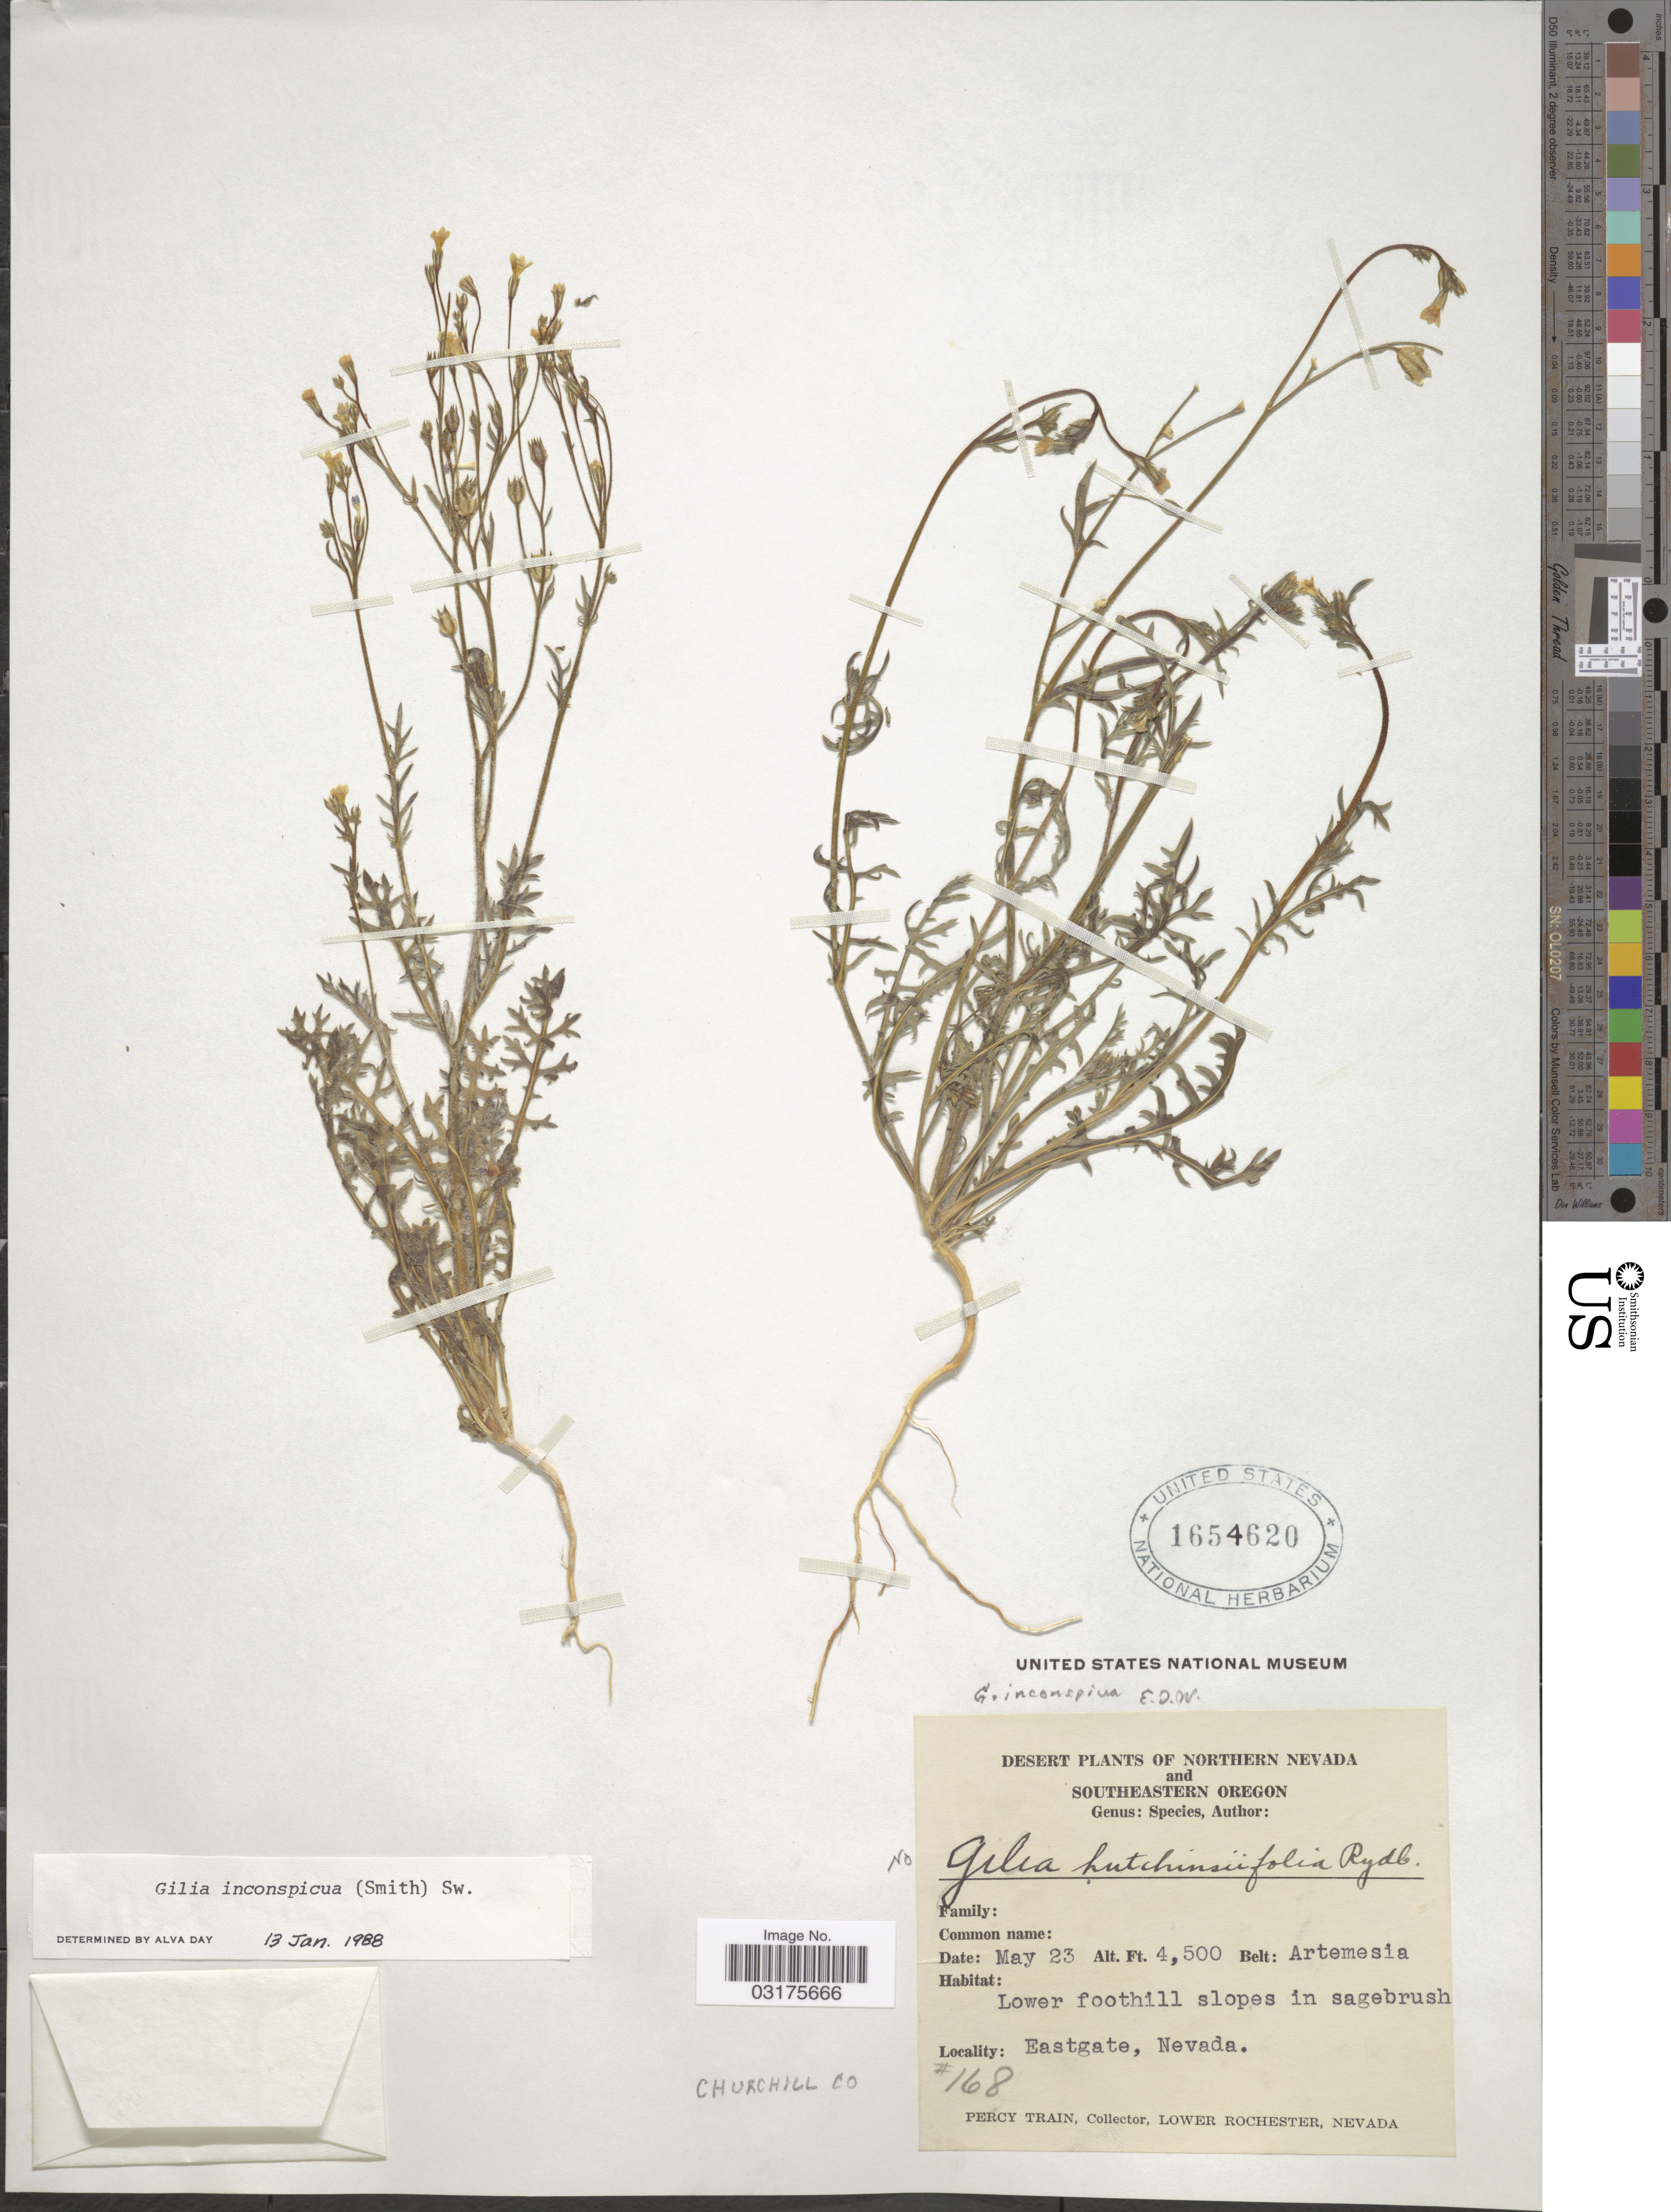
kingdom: Plantae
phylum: Tracheophyta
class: Magnoliopsida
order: Ericales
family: Polemoniaceae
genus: Gilia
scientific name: Gilia inconspicua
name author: (Sm.) Sweet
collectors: P. Train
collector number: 168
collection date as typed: Transcribed d/m/y: /5/23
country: United States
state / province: Nevada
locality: Northern Nevada, Eastgate. Churchill Co.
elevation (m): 1372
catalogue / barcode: US 1654620